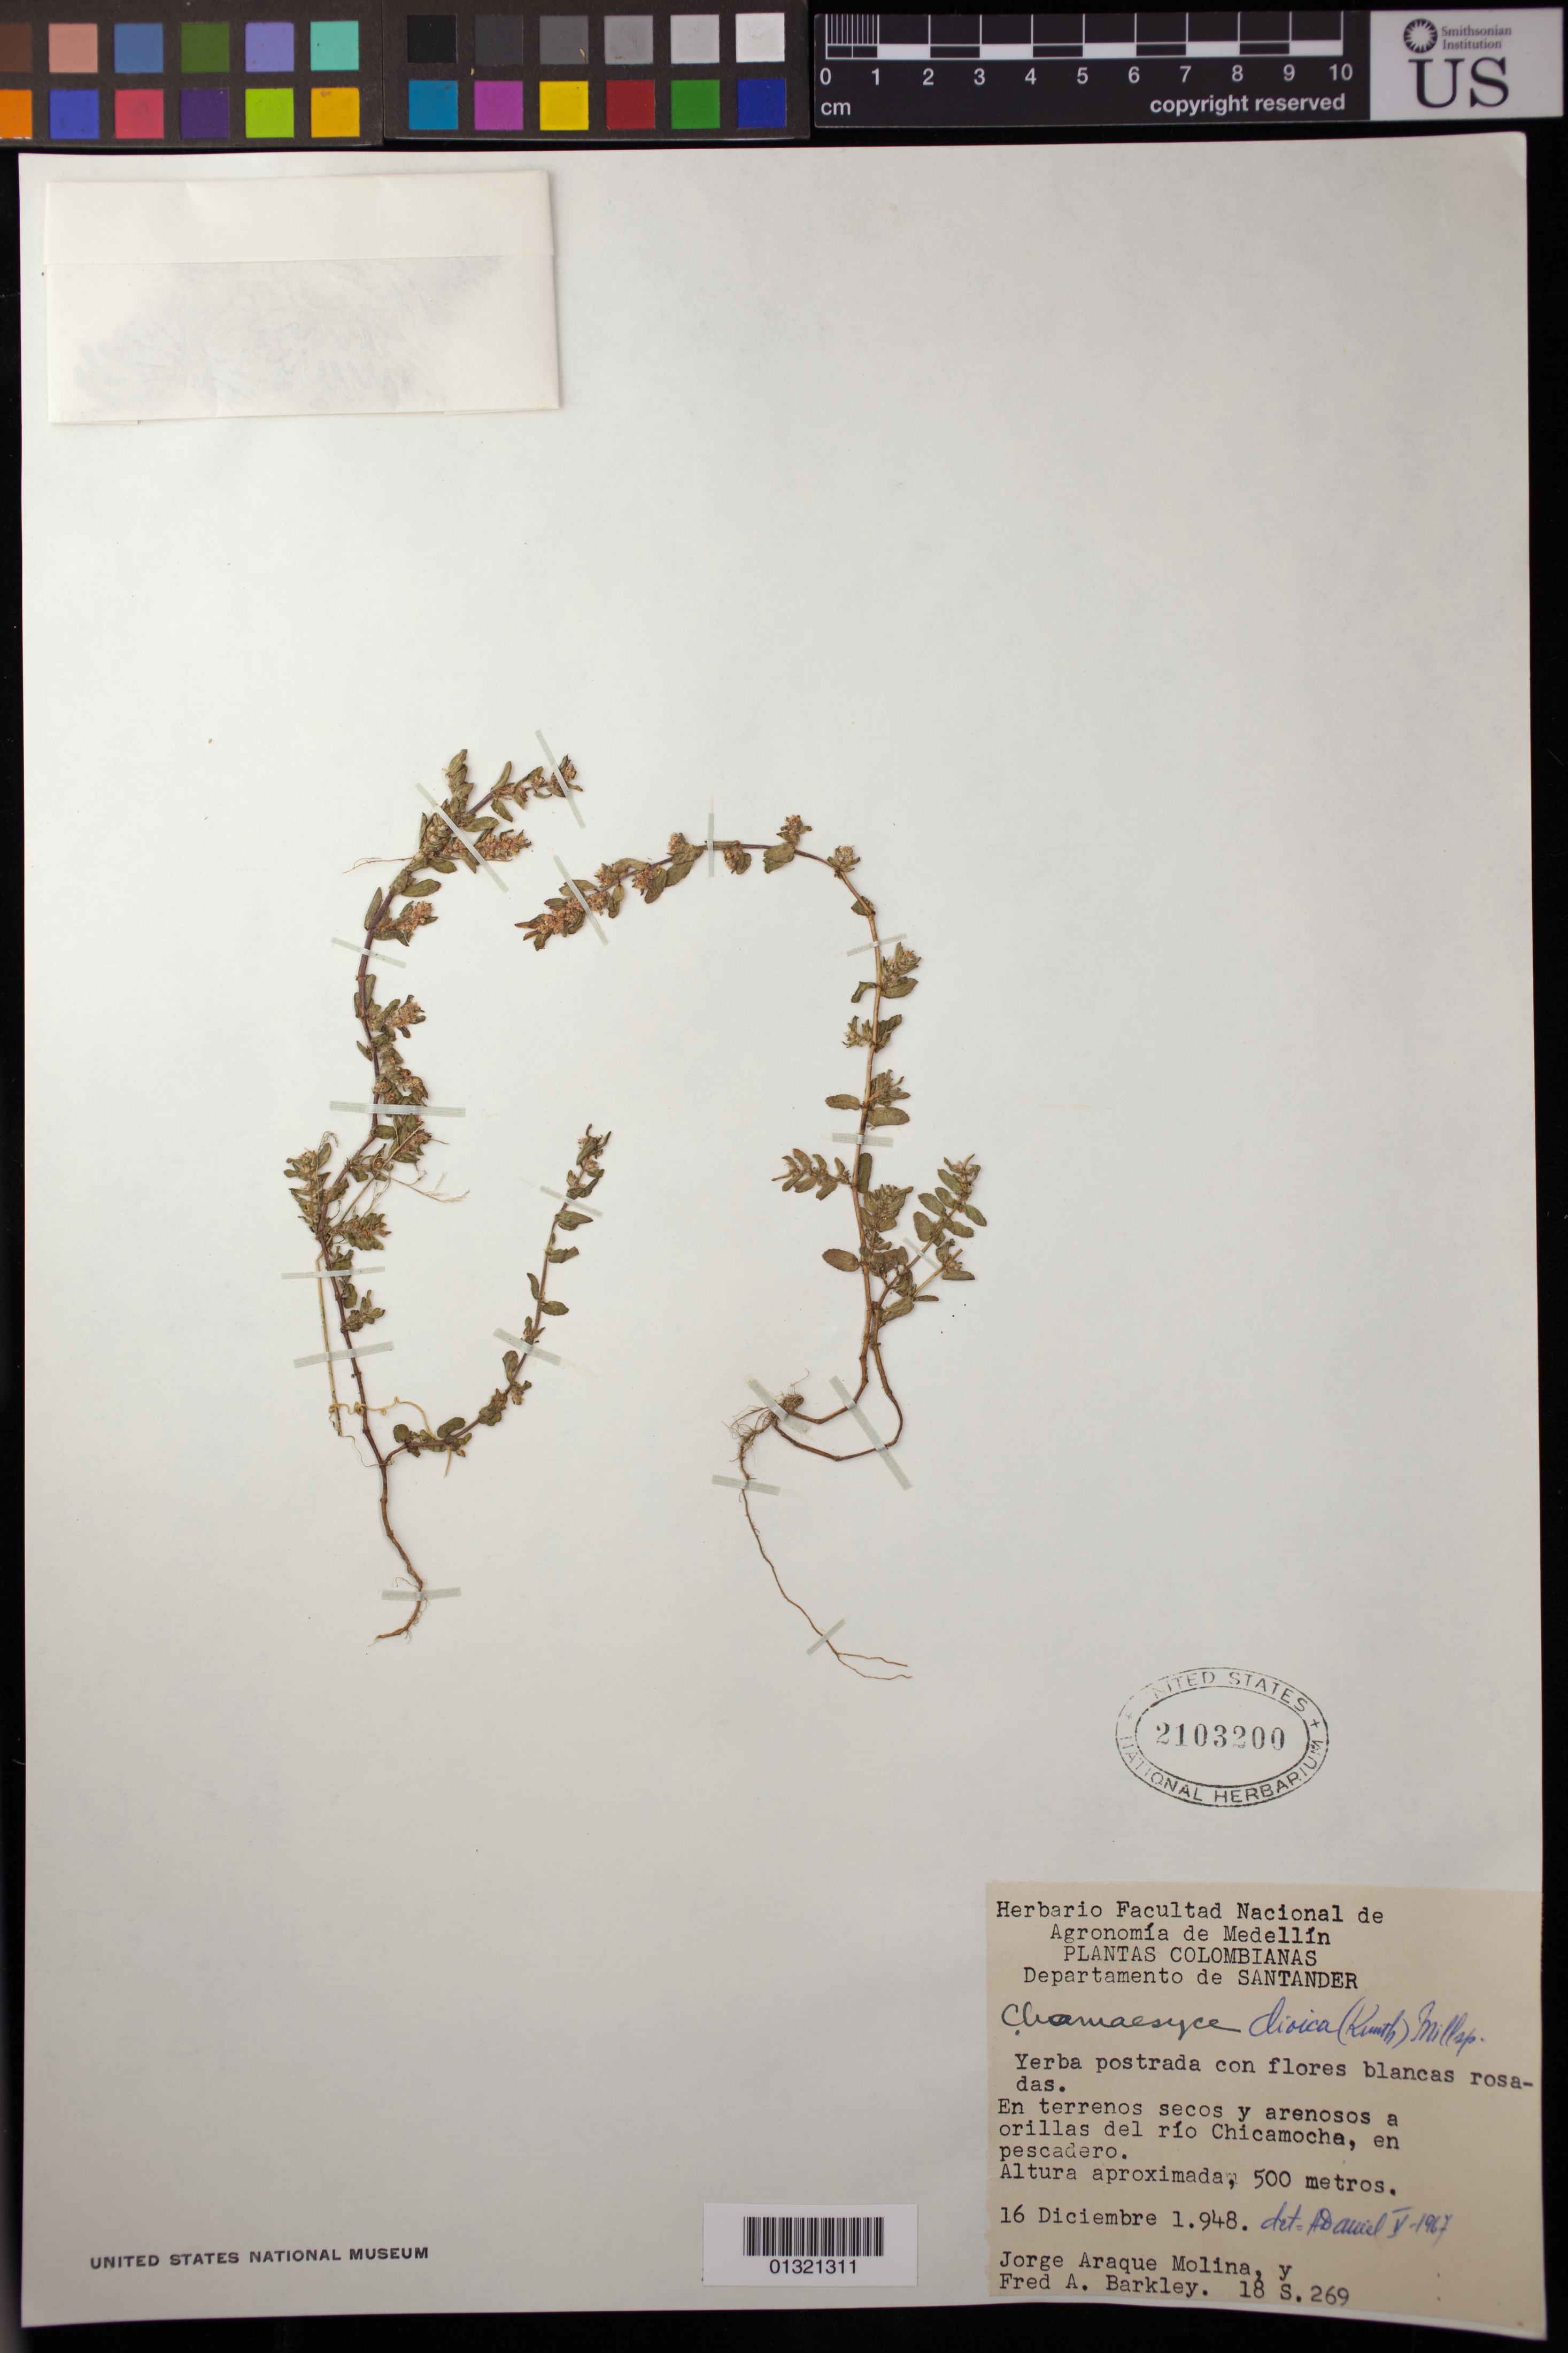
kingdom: Plantae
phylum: Tracheophyta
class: Magnoliopsida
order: Malpighiales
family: Euphorbiaceae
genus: Euphorbia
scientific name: Euphorbia dioeca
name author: Kunth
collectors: J. A. Molina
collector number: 18 S. 269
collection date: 1948-12-16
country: Colombia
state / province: Santander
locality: orillas del rio Chicamocha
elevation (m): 500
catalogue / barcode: US 2103200